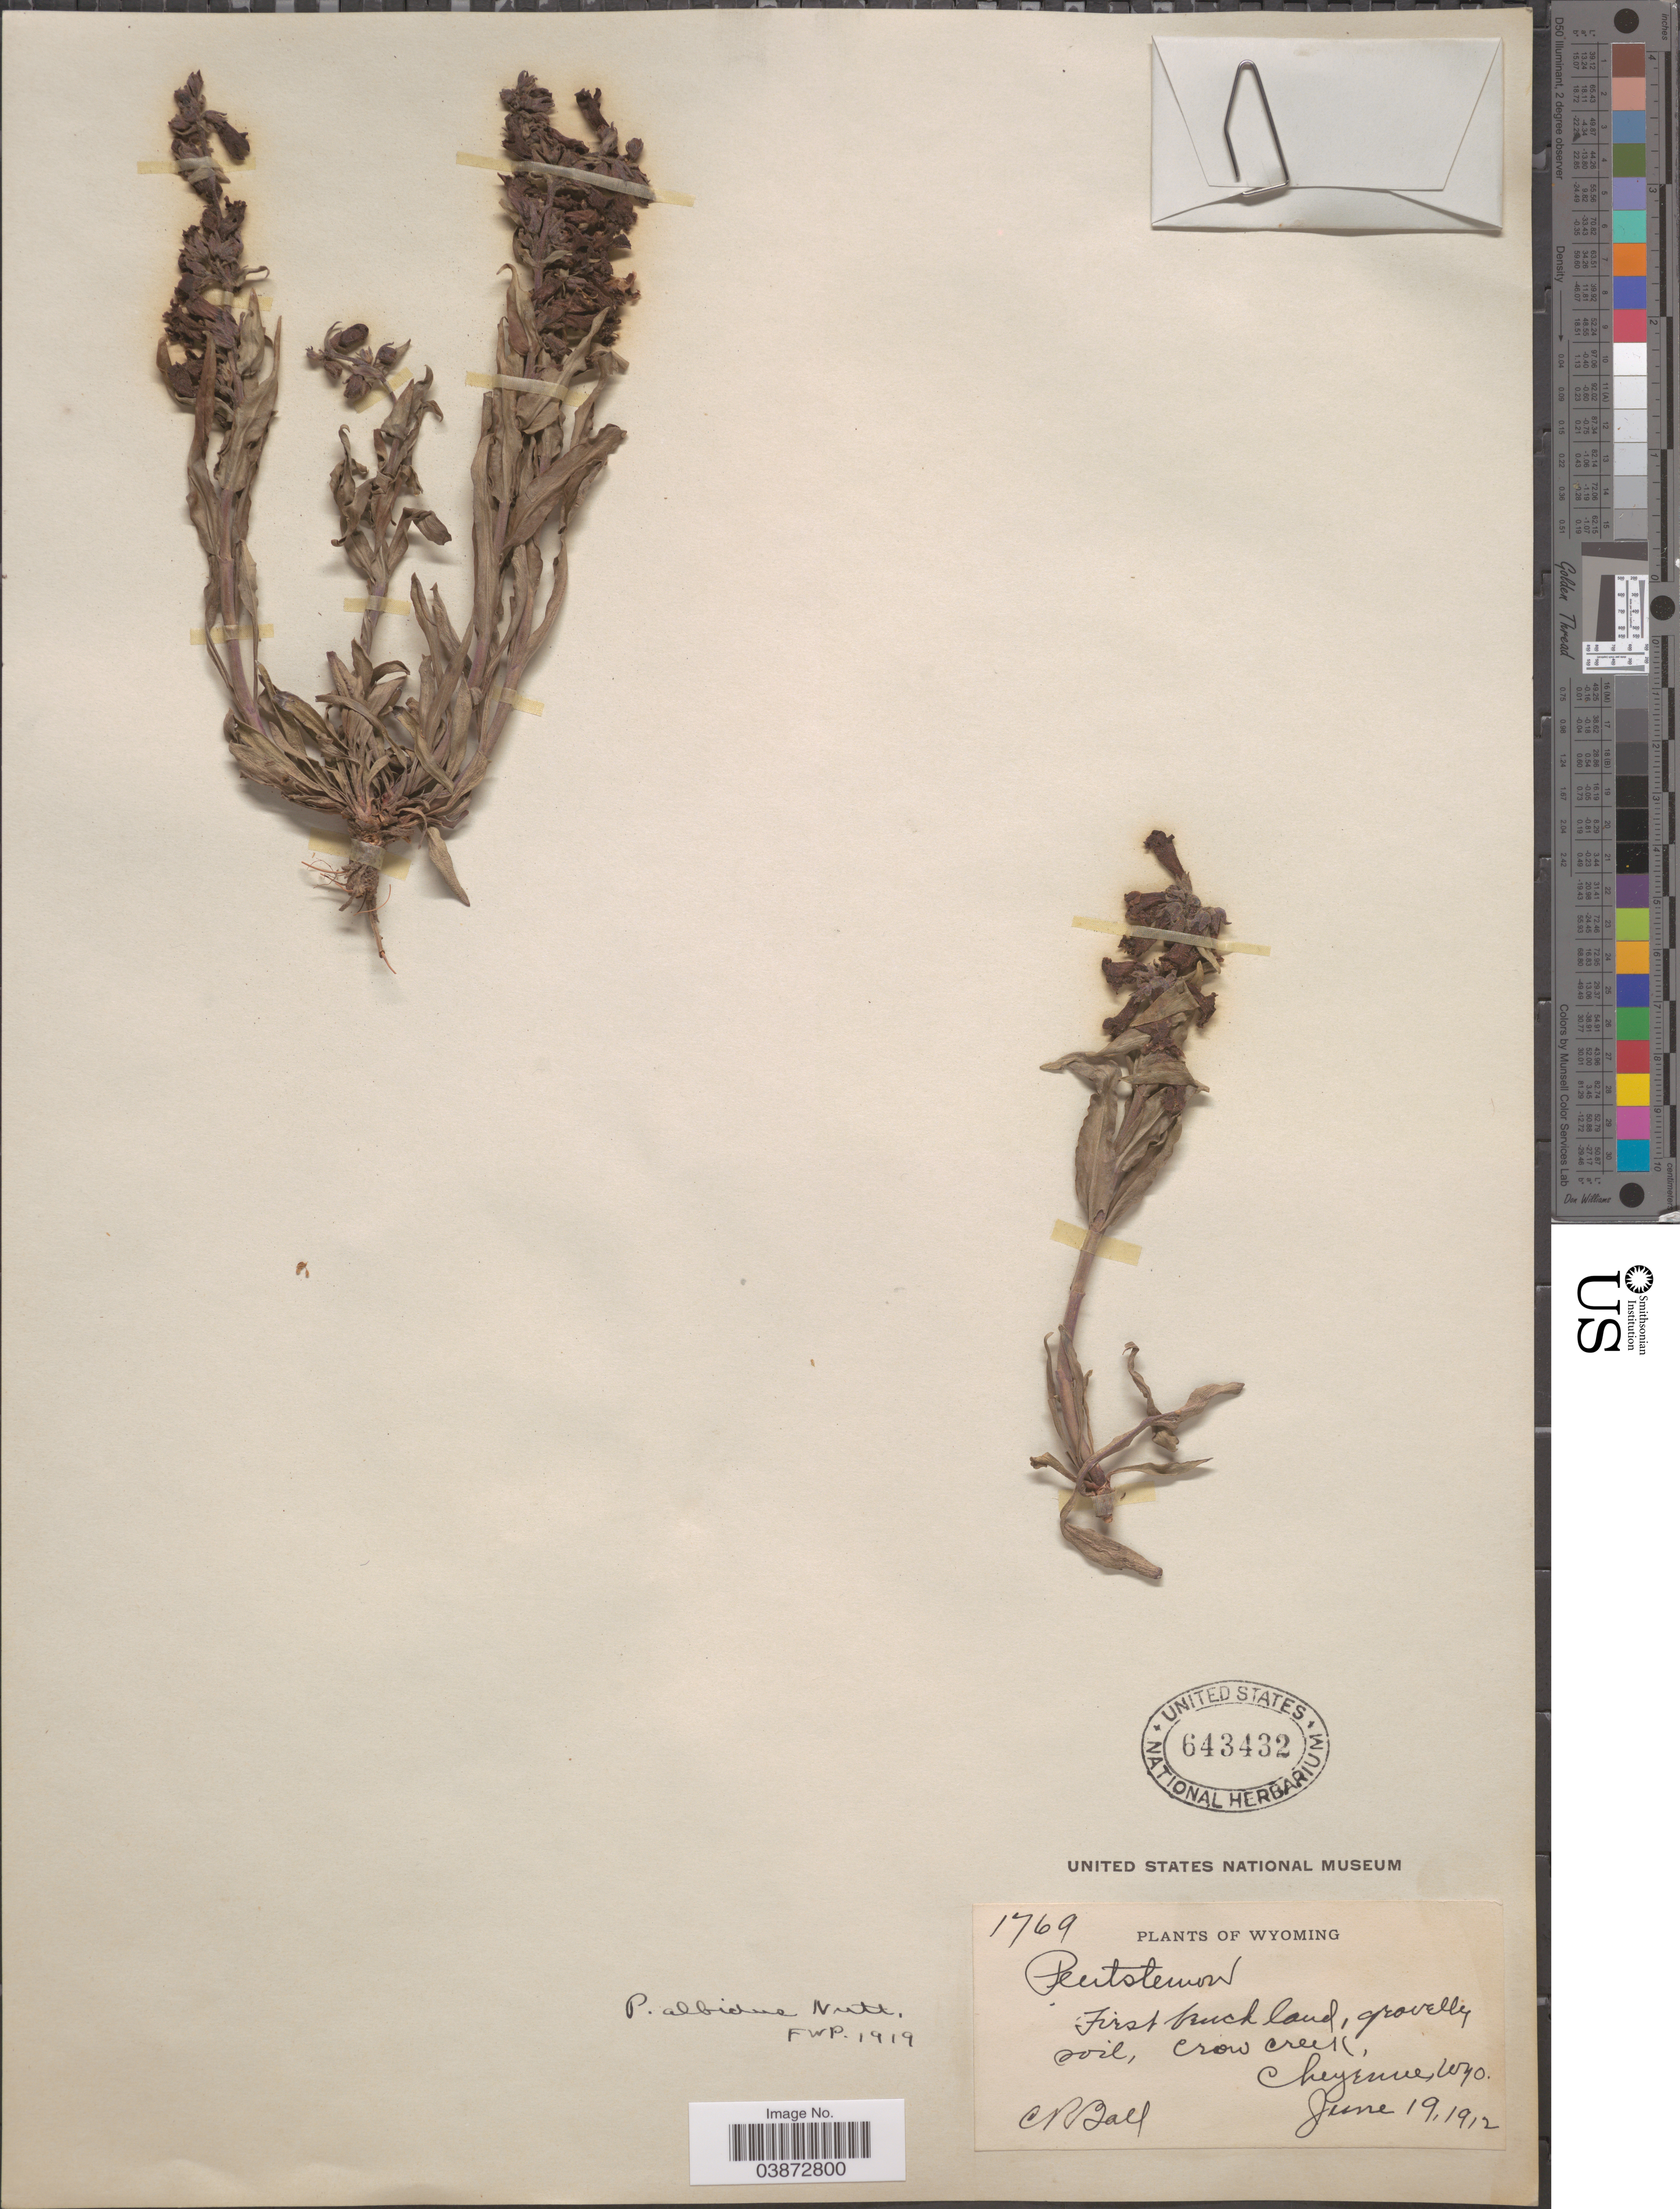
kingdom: Plantae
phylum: Tracheophyta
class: Magnoliopsida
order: Lamiales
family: Plantaginaceae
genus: Penstemon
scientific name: Penstemon albidus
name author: Nutt.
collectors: C. R. Ball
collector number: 1769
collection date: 1912-06-19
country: United States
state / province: Wyoming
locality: First Buck land, gravelly soil, Crow Creek, Cheyenne.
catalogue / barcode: US 643432